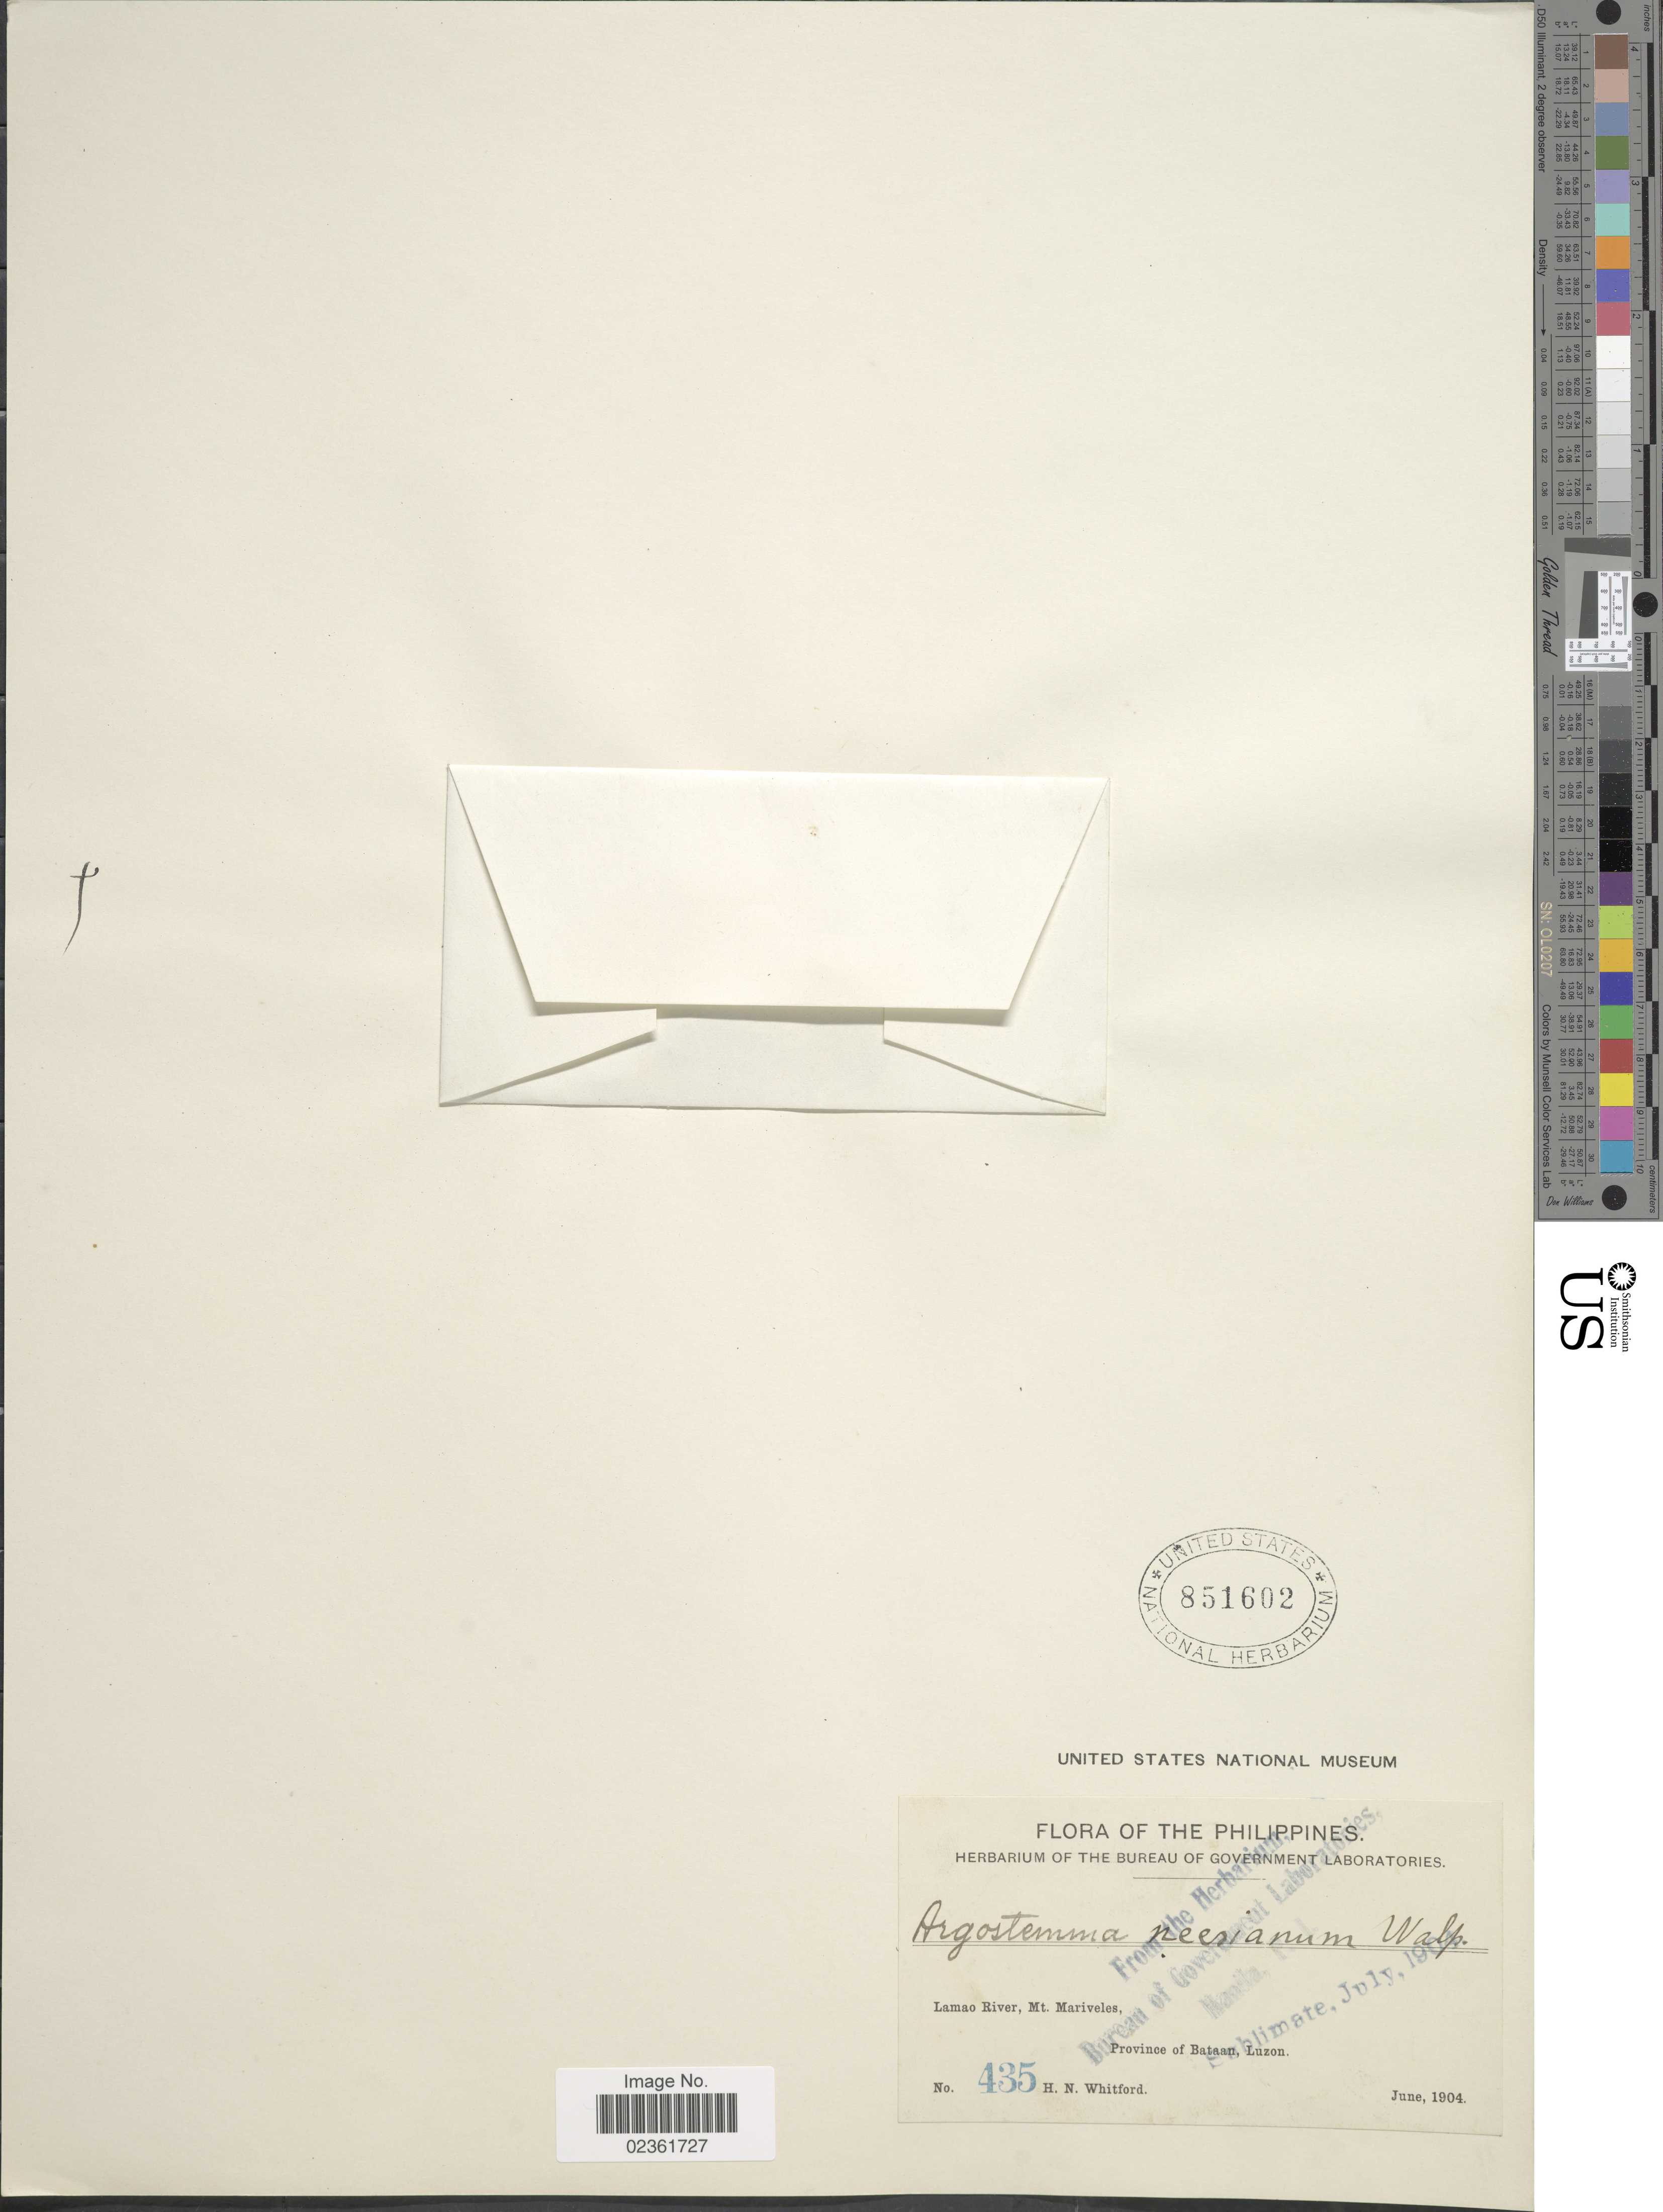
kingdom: Plantae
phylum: Tracheophyta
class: Magnoliopsida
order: Gentianales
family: Rubiaceae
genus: Argostemma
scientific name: Argostemma neesianum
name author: Walp.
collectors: H. N. Whitford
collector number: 435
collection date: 1904-06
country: Philippines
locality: Lamao River, Mt. Mariveles, Province of Bataan, Luzon.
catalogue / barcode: US 851602